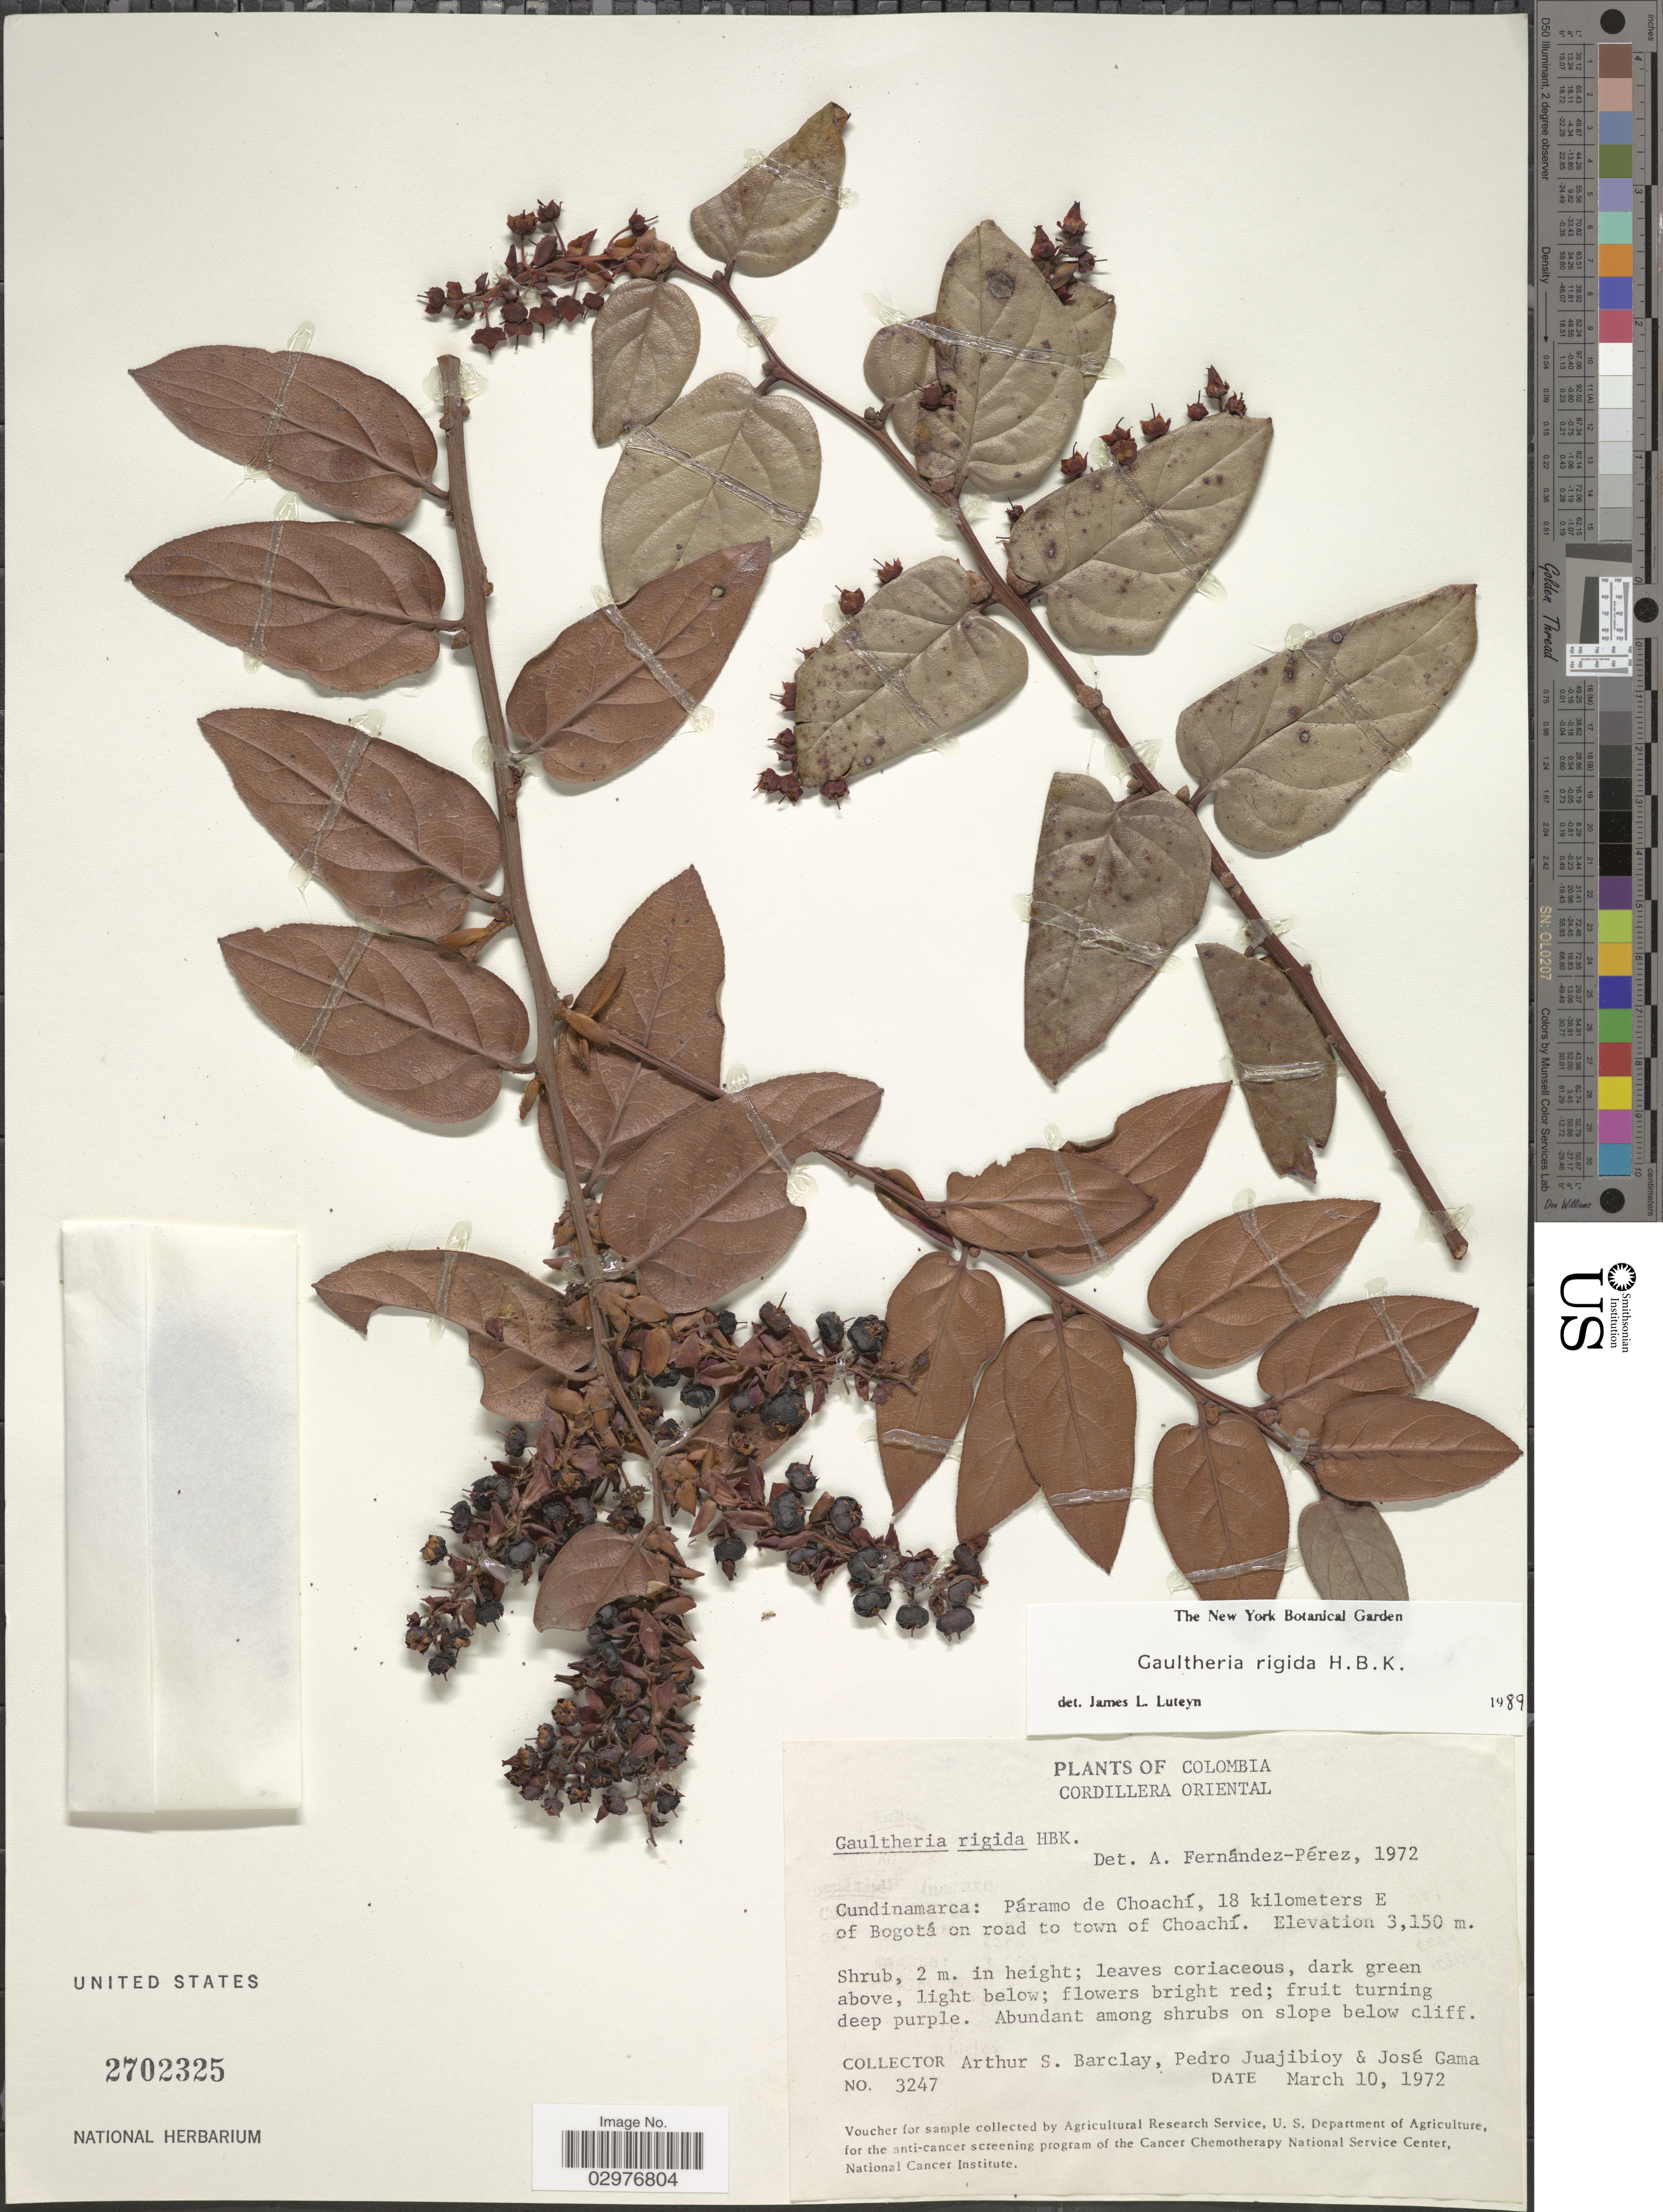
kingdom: Plantae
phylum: Tracheophyta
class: Magnoliopsida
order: Ericales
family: Ericaceae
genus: Gaultheria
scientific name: Gaultheria rigida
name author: Kunth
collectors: A. S. Barclay, P. Juajibioy & J. Gama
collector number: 3247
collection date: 1972-03-10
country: Colombia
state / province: Cundinamarca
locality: Cordillera Oriental. Páramo de Choachí, 18 kilometers E of Bogotá on road to town of Choachí.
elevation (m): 3150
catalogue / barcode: US 2702325